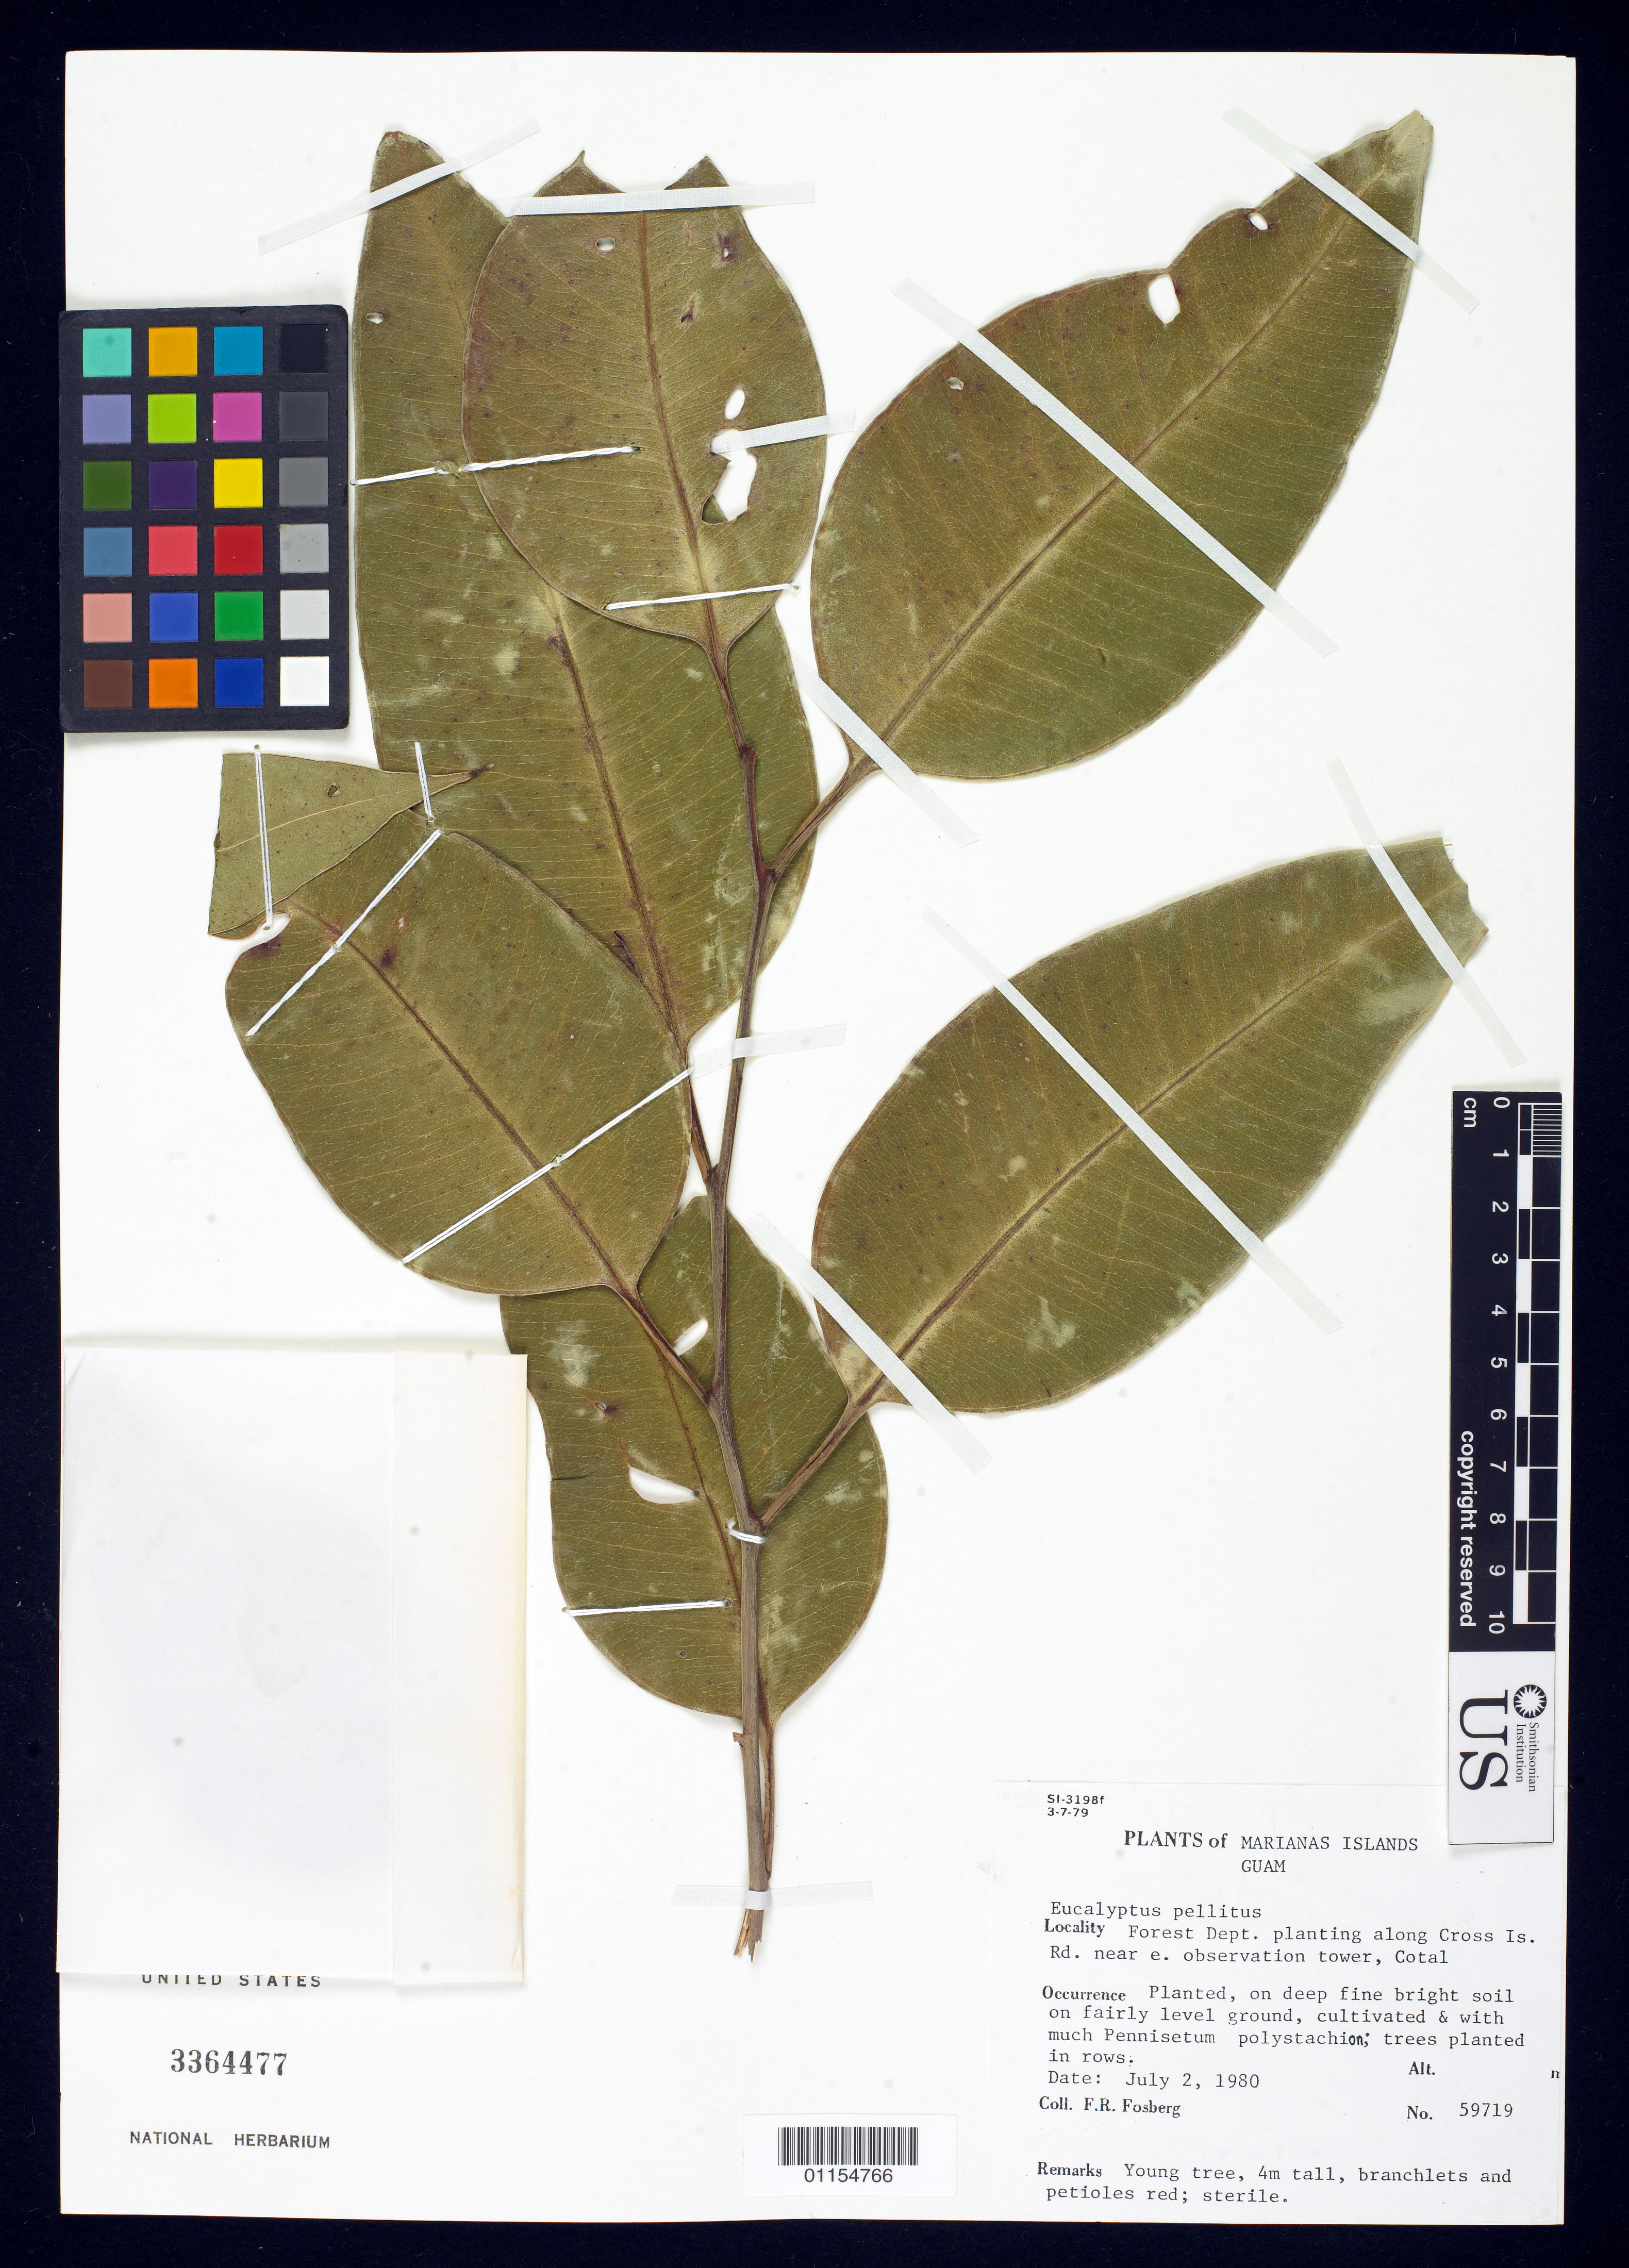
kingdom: Plantae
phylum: Tracheophyta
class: Magnoliopsida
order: Myrtales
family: Myrtaceae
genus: Eucalyptus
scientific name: Eucalyptus pellita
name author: F. Muell.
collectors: F. R. Fosberg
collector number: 59719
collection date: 1980-07-02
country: Guam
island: Guam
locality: Forest Dept., planting along Cross Is. Rd. near E. observation tower, Cotal.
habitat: Fairly level ground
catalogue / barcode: US 3364477